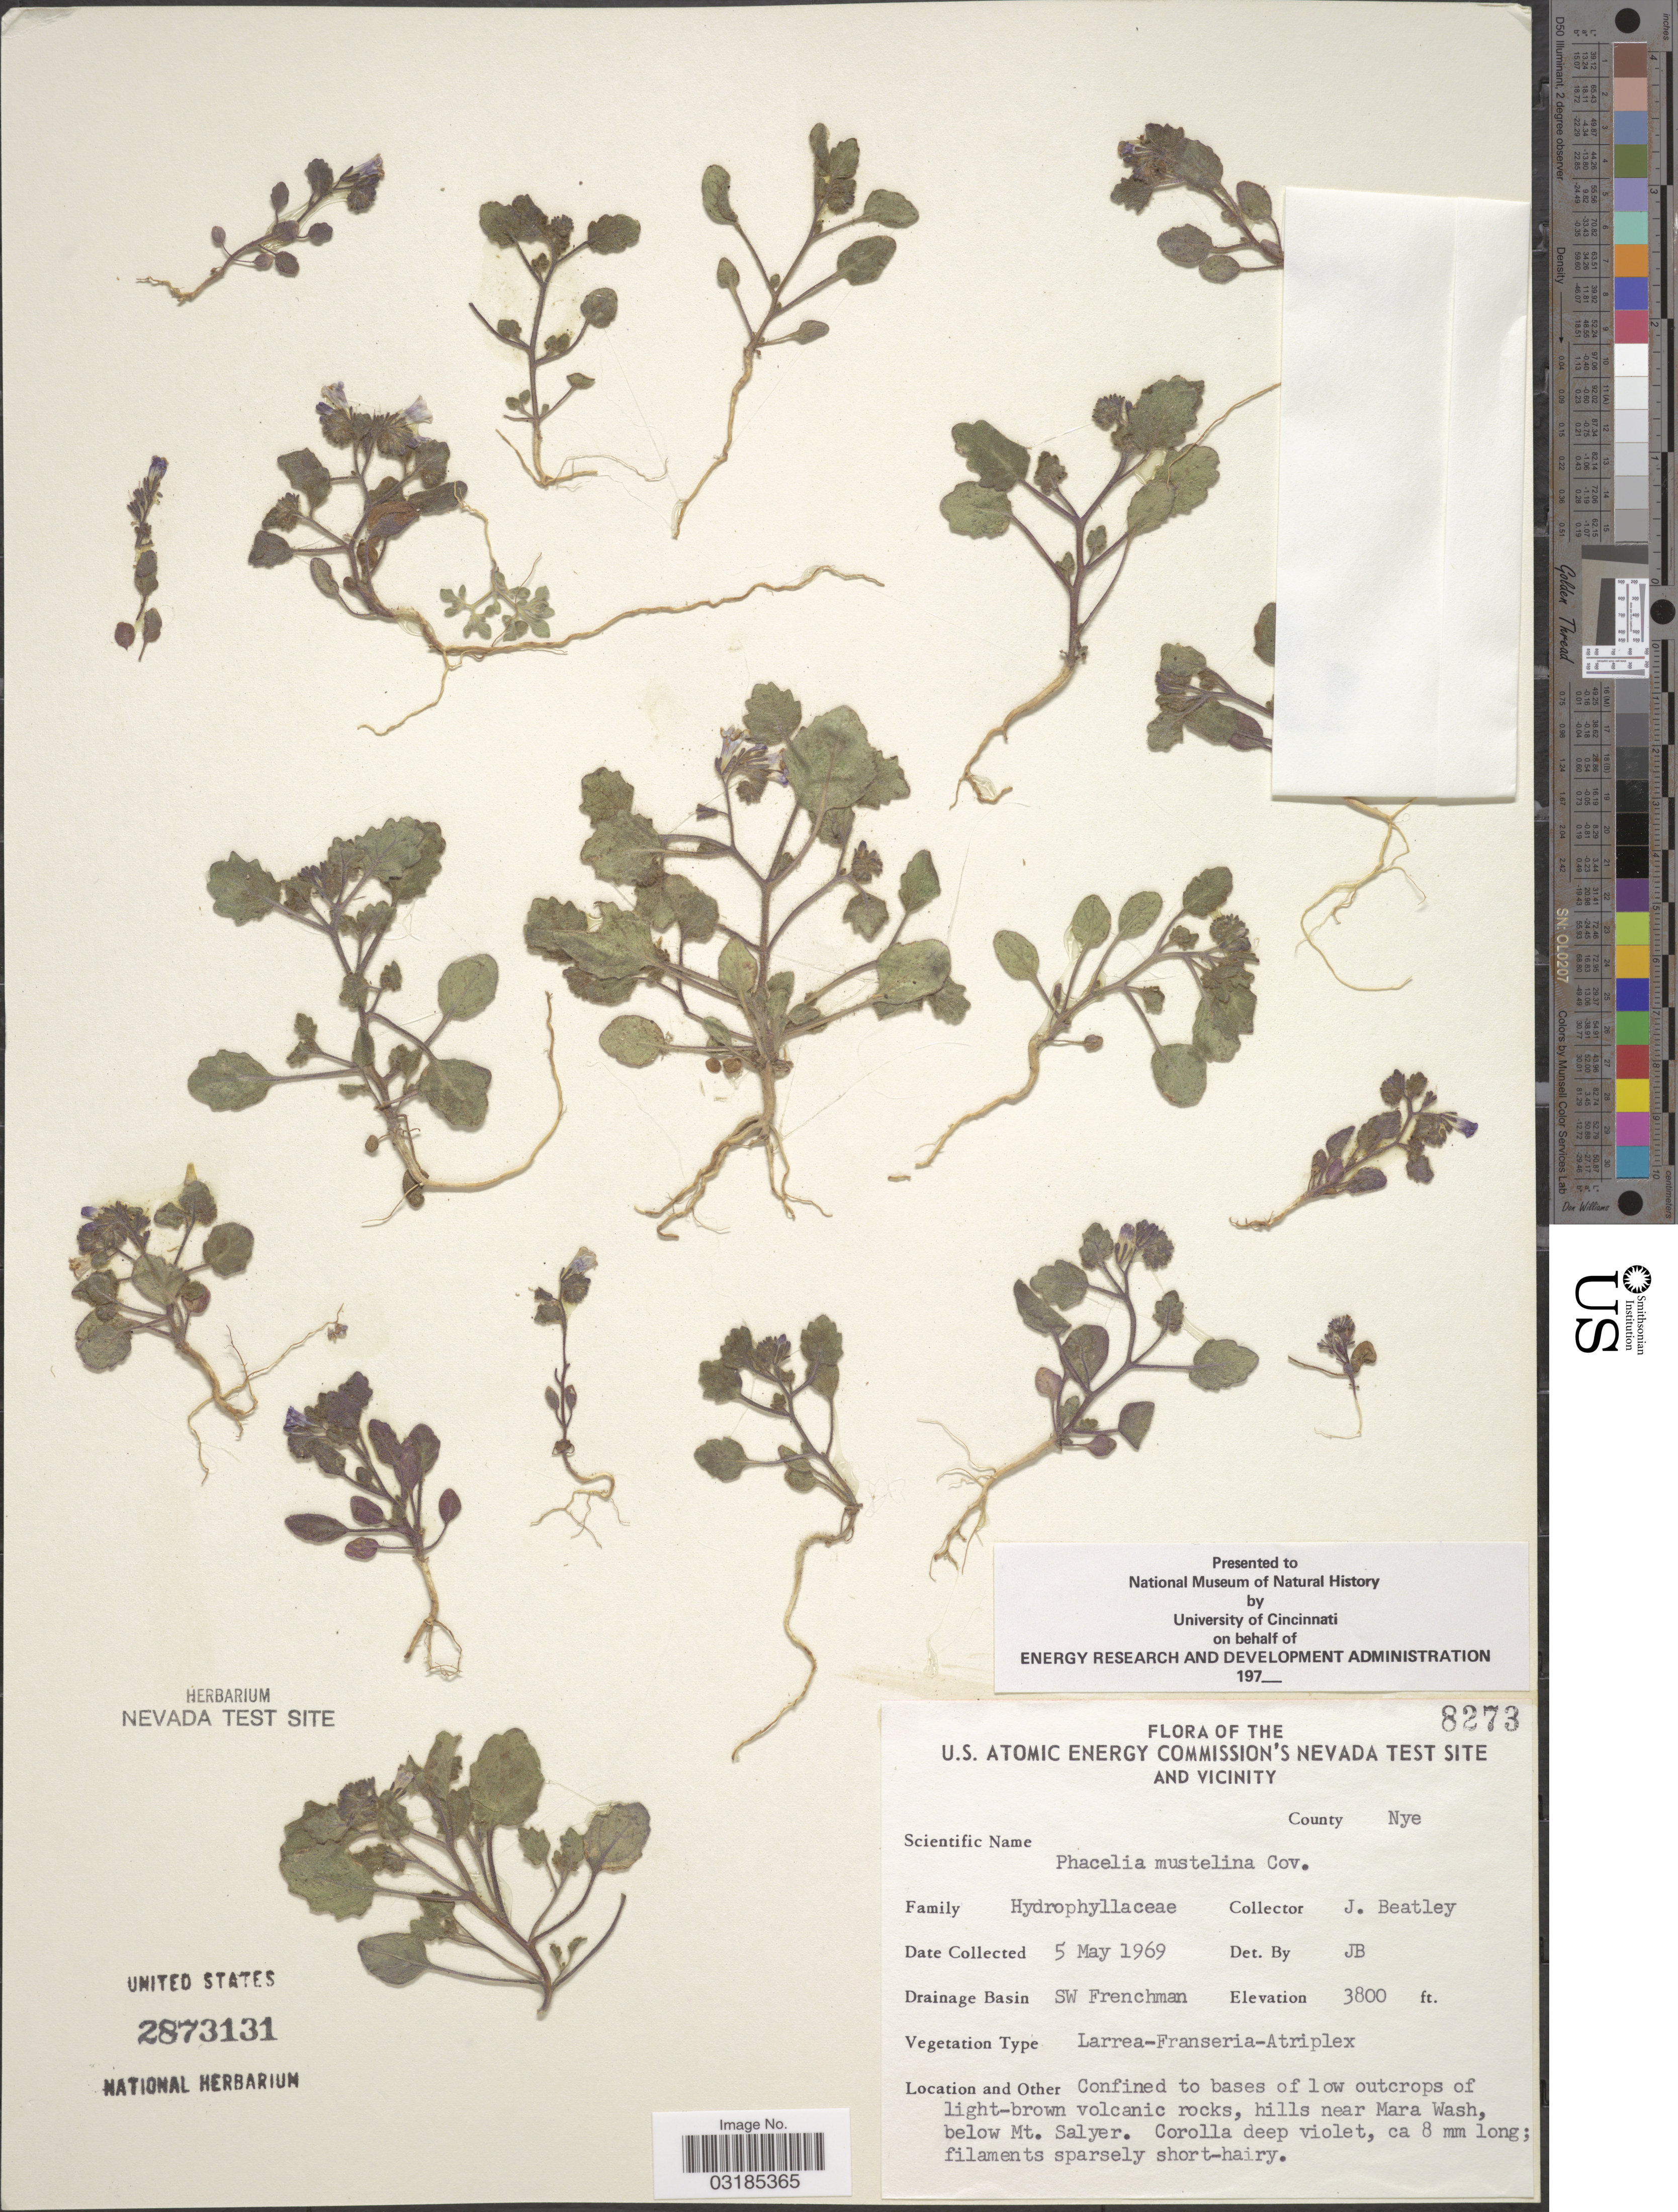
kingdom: Plantae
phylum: Tracheophyta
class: Magnoliopsida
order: Boraginales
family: Hydrophyllaceae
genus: Phacelia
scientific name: Phacelia mustelina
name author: Coville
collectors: J. C. Beatley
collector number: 8273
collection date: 1969-05-05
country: United States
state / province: Nevada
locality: U.S. Atomic Energy Commission's Nevada Test Site and Vicinity. County Nye. Drainage Basin SW Frenchman. Hills near Mara Wash, below Mt. Salyer.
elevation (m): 1158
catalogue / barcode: US 2873131